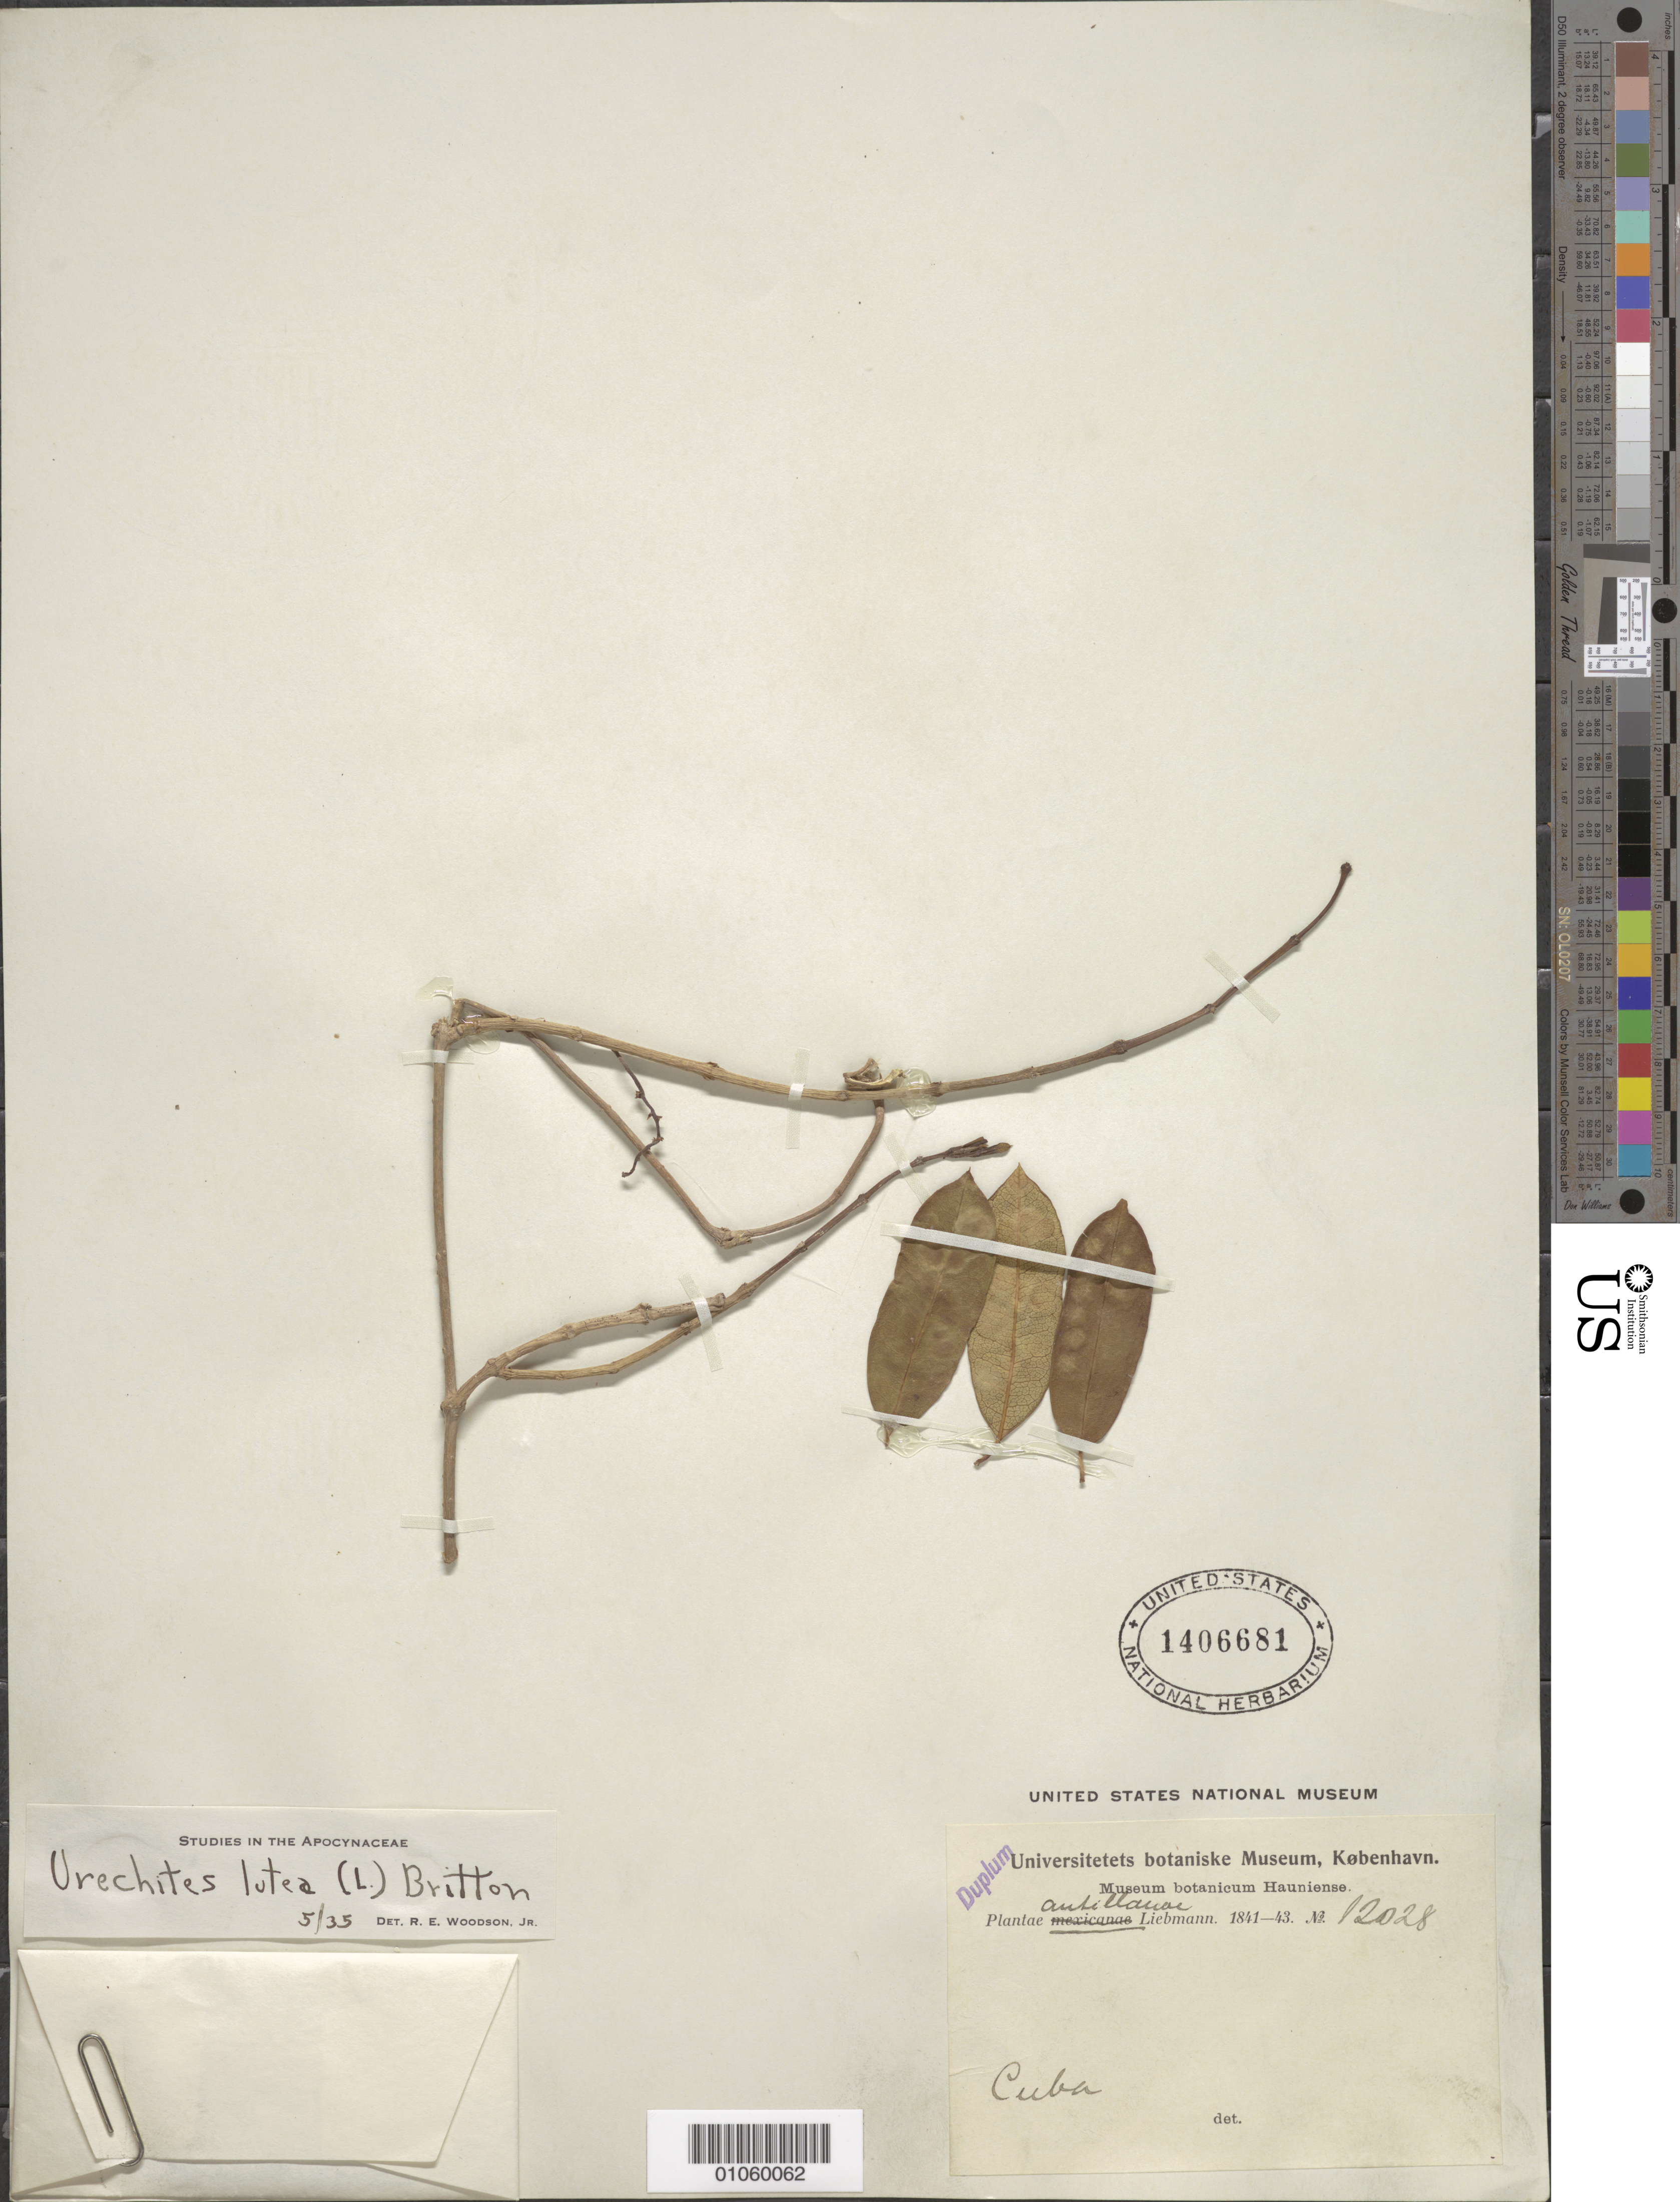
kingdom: Plantae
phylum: Tracheophyta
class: Magnoliopsida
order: Gentianales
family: Apocynaceae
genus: Urechites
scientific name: Urechites lutea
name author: (L.) Britton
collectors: ex Museum Botanicum Hauniense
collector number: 12028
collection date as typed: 1841 to -- --- 1843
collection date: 1841/1843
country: Cuba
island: Cuba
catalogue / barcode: US 1406681